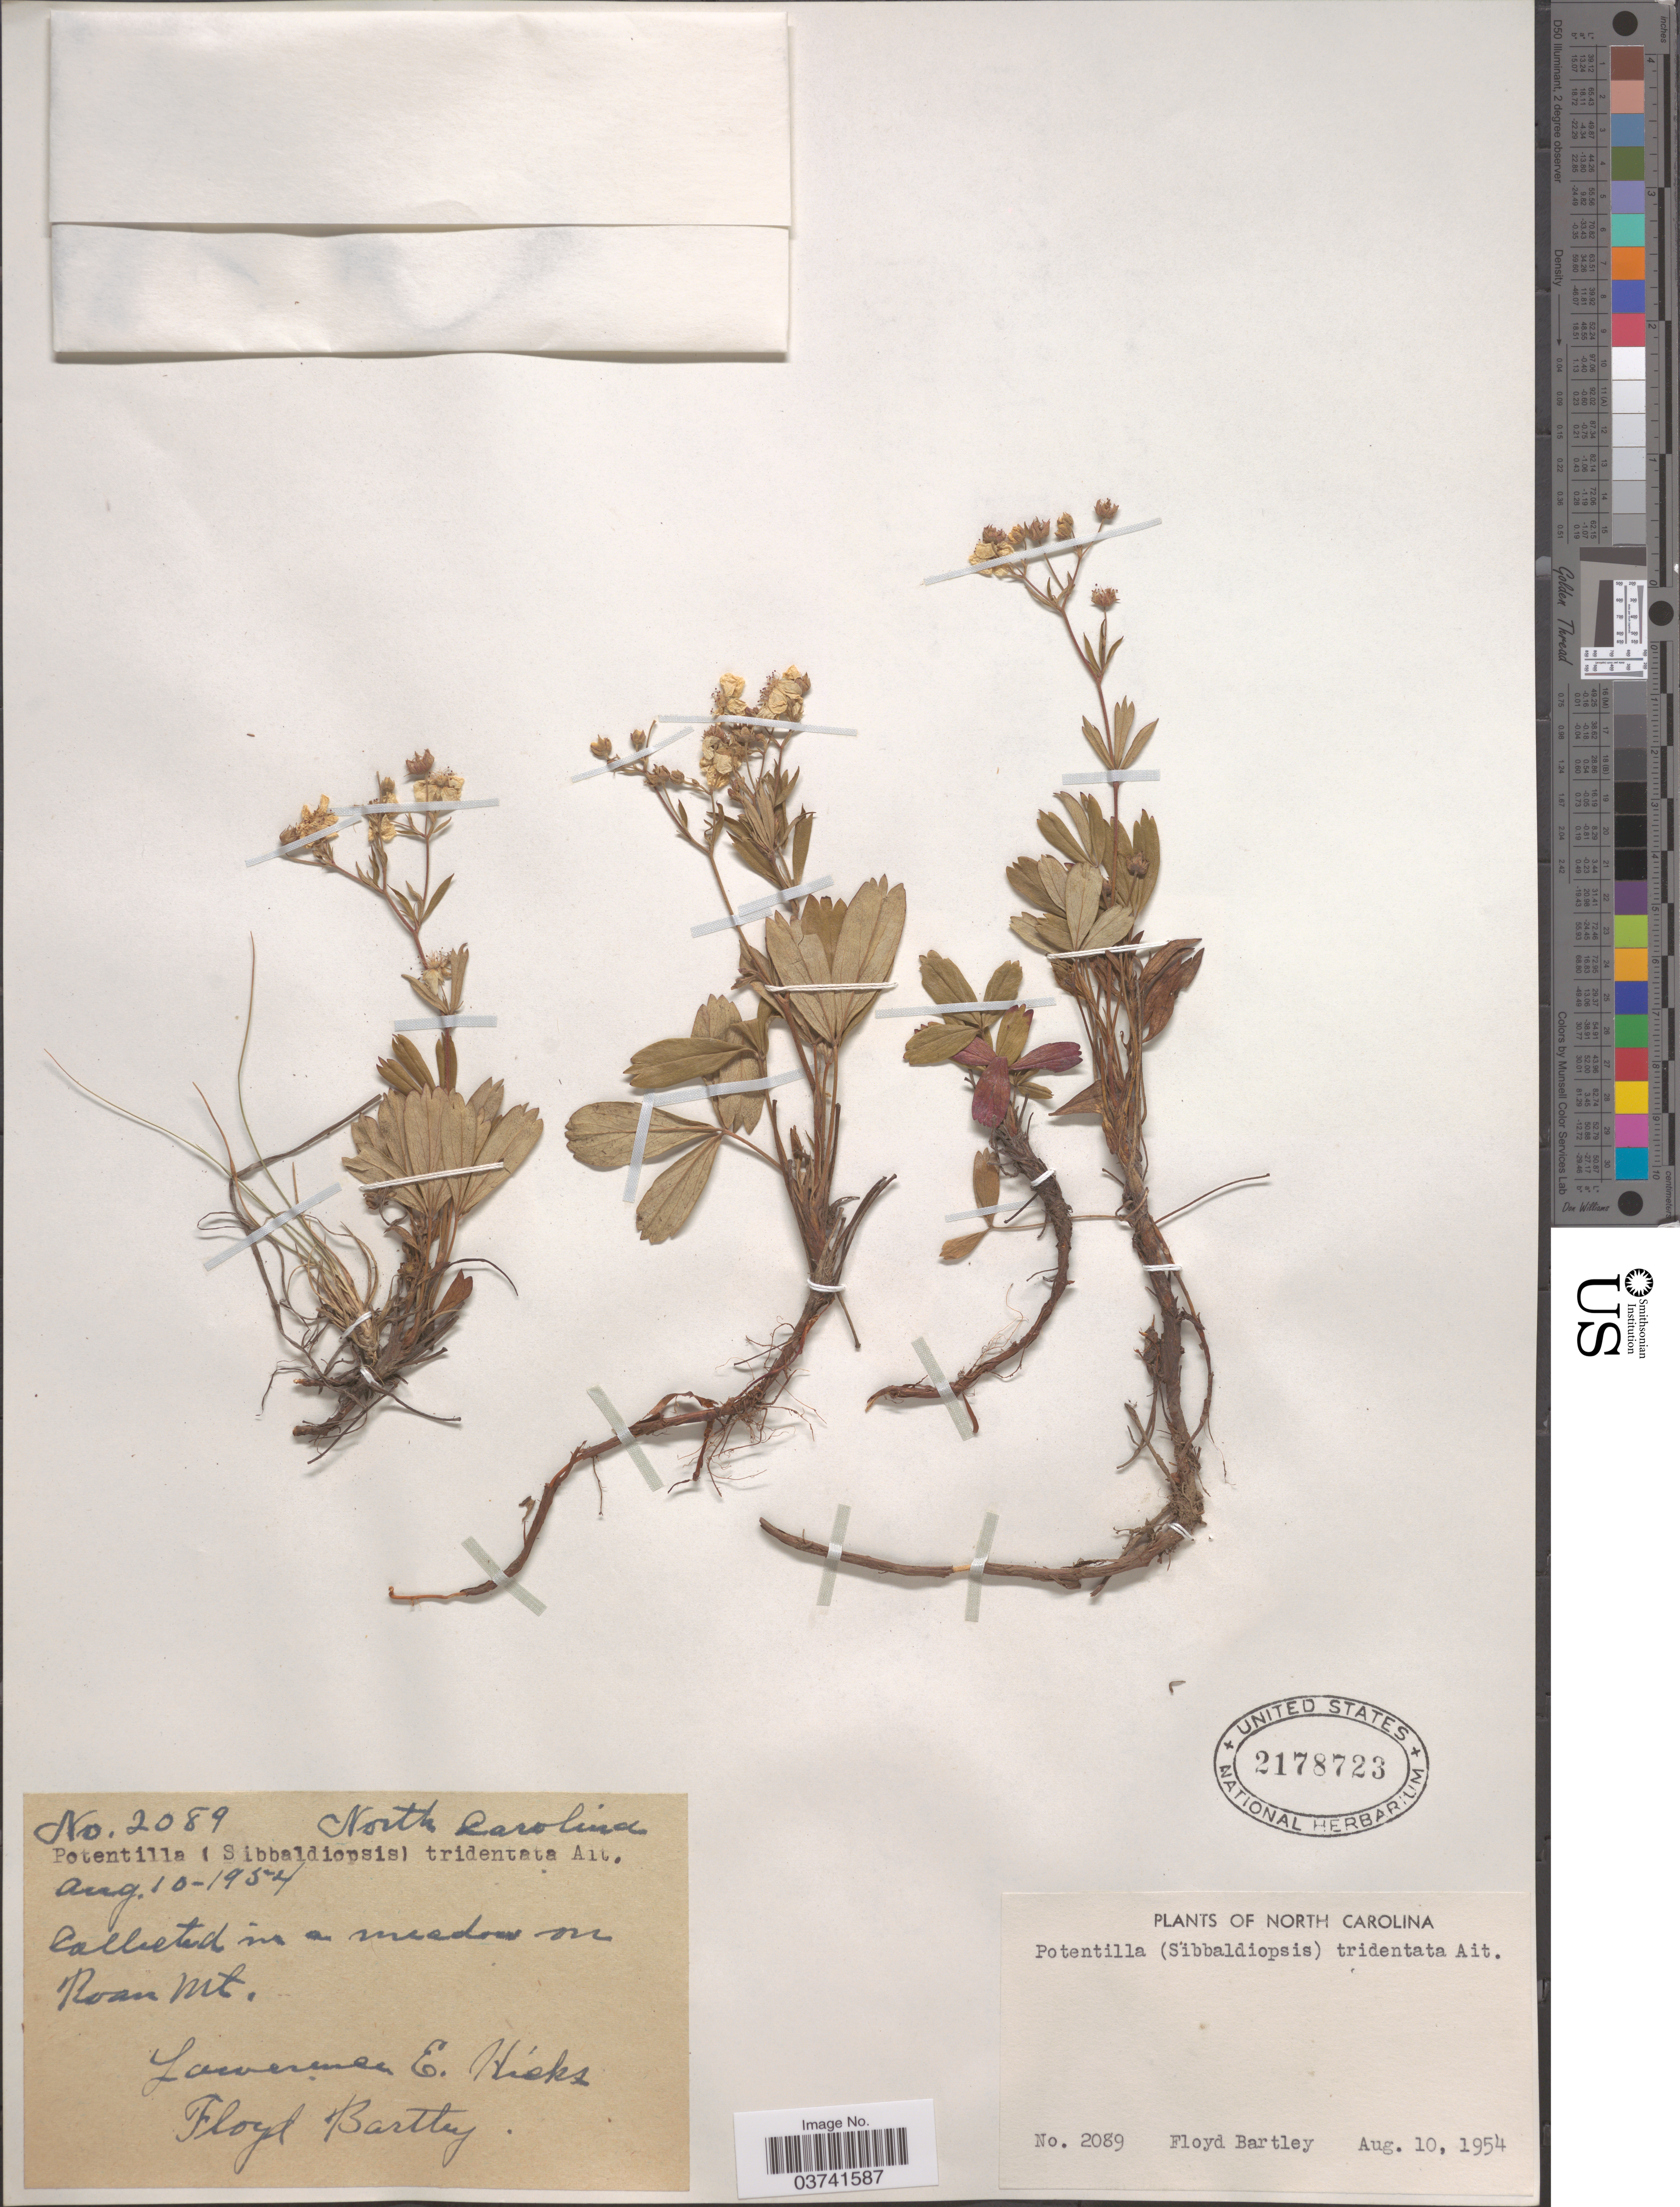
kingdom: Plantae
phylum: Tracheophyta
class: Magnoliopsida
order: Rosales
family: Rosaceae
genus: Potentilla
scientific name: Potentilla tridentata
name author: Aiton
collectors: L. E. Hicks & F. Bartley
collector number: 2089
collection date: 1954-08-10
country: United States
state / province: North Carolina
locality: On Roan Mt.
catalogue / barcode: US 2178723